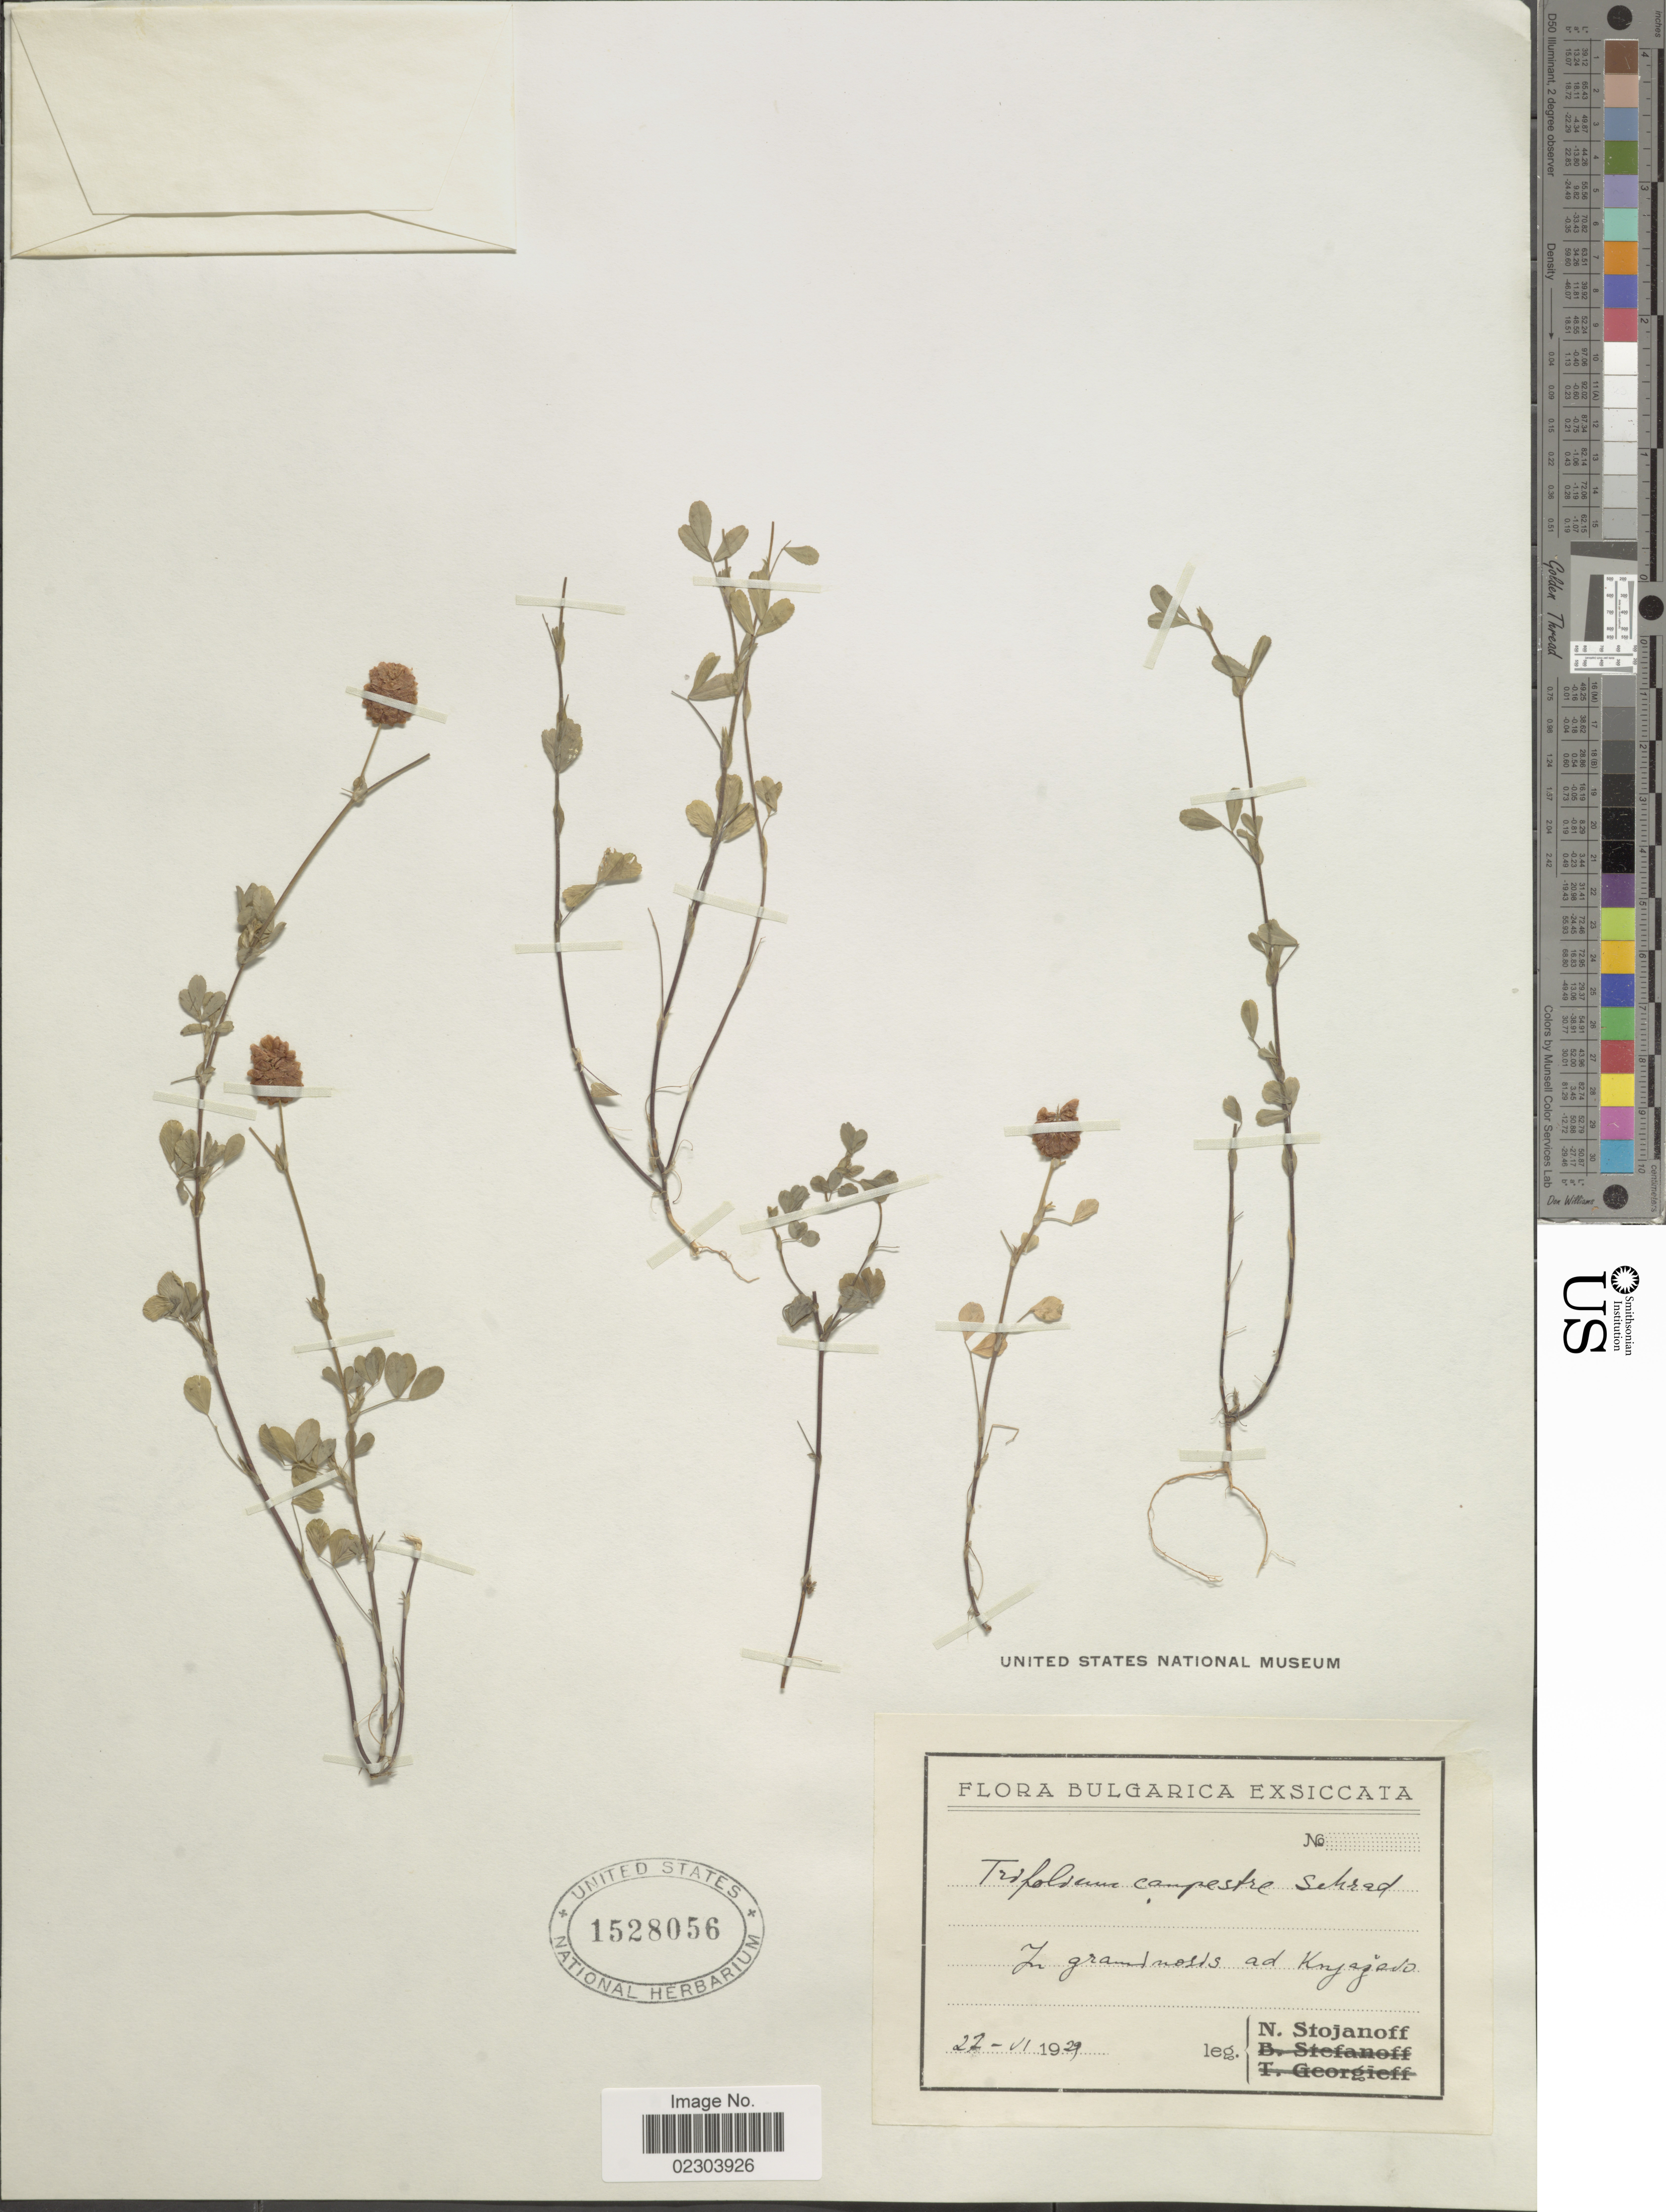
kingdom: Plantae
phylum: Tracheophyta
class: Magnoliopsida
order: Fabales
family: Fabaceae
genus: Trifolium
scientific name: Trifolium campestre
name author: Schreb.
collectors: N. Stojanoff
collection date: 1929-06-22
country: Bulgaria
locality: In grand mosts ad Knjasevo8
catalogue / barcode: US 1528056